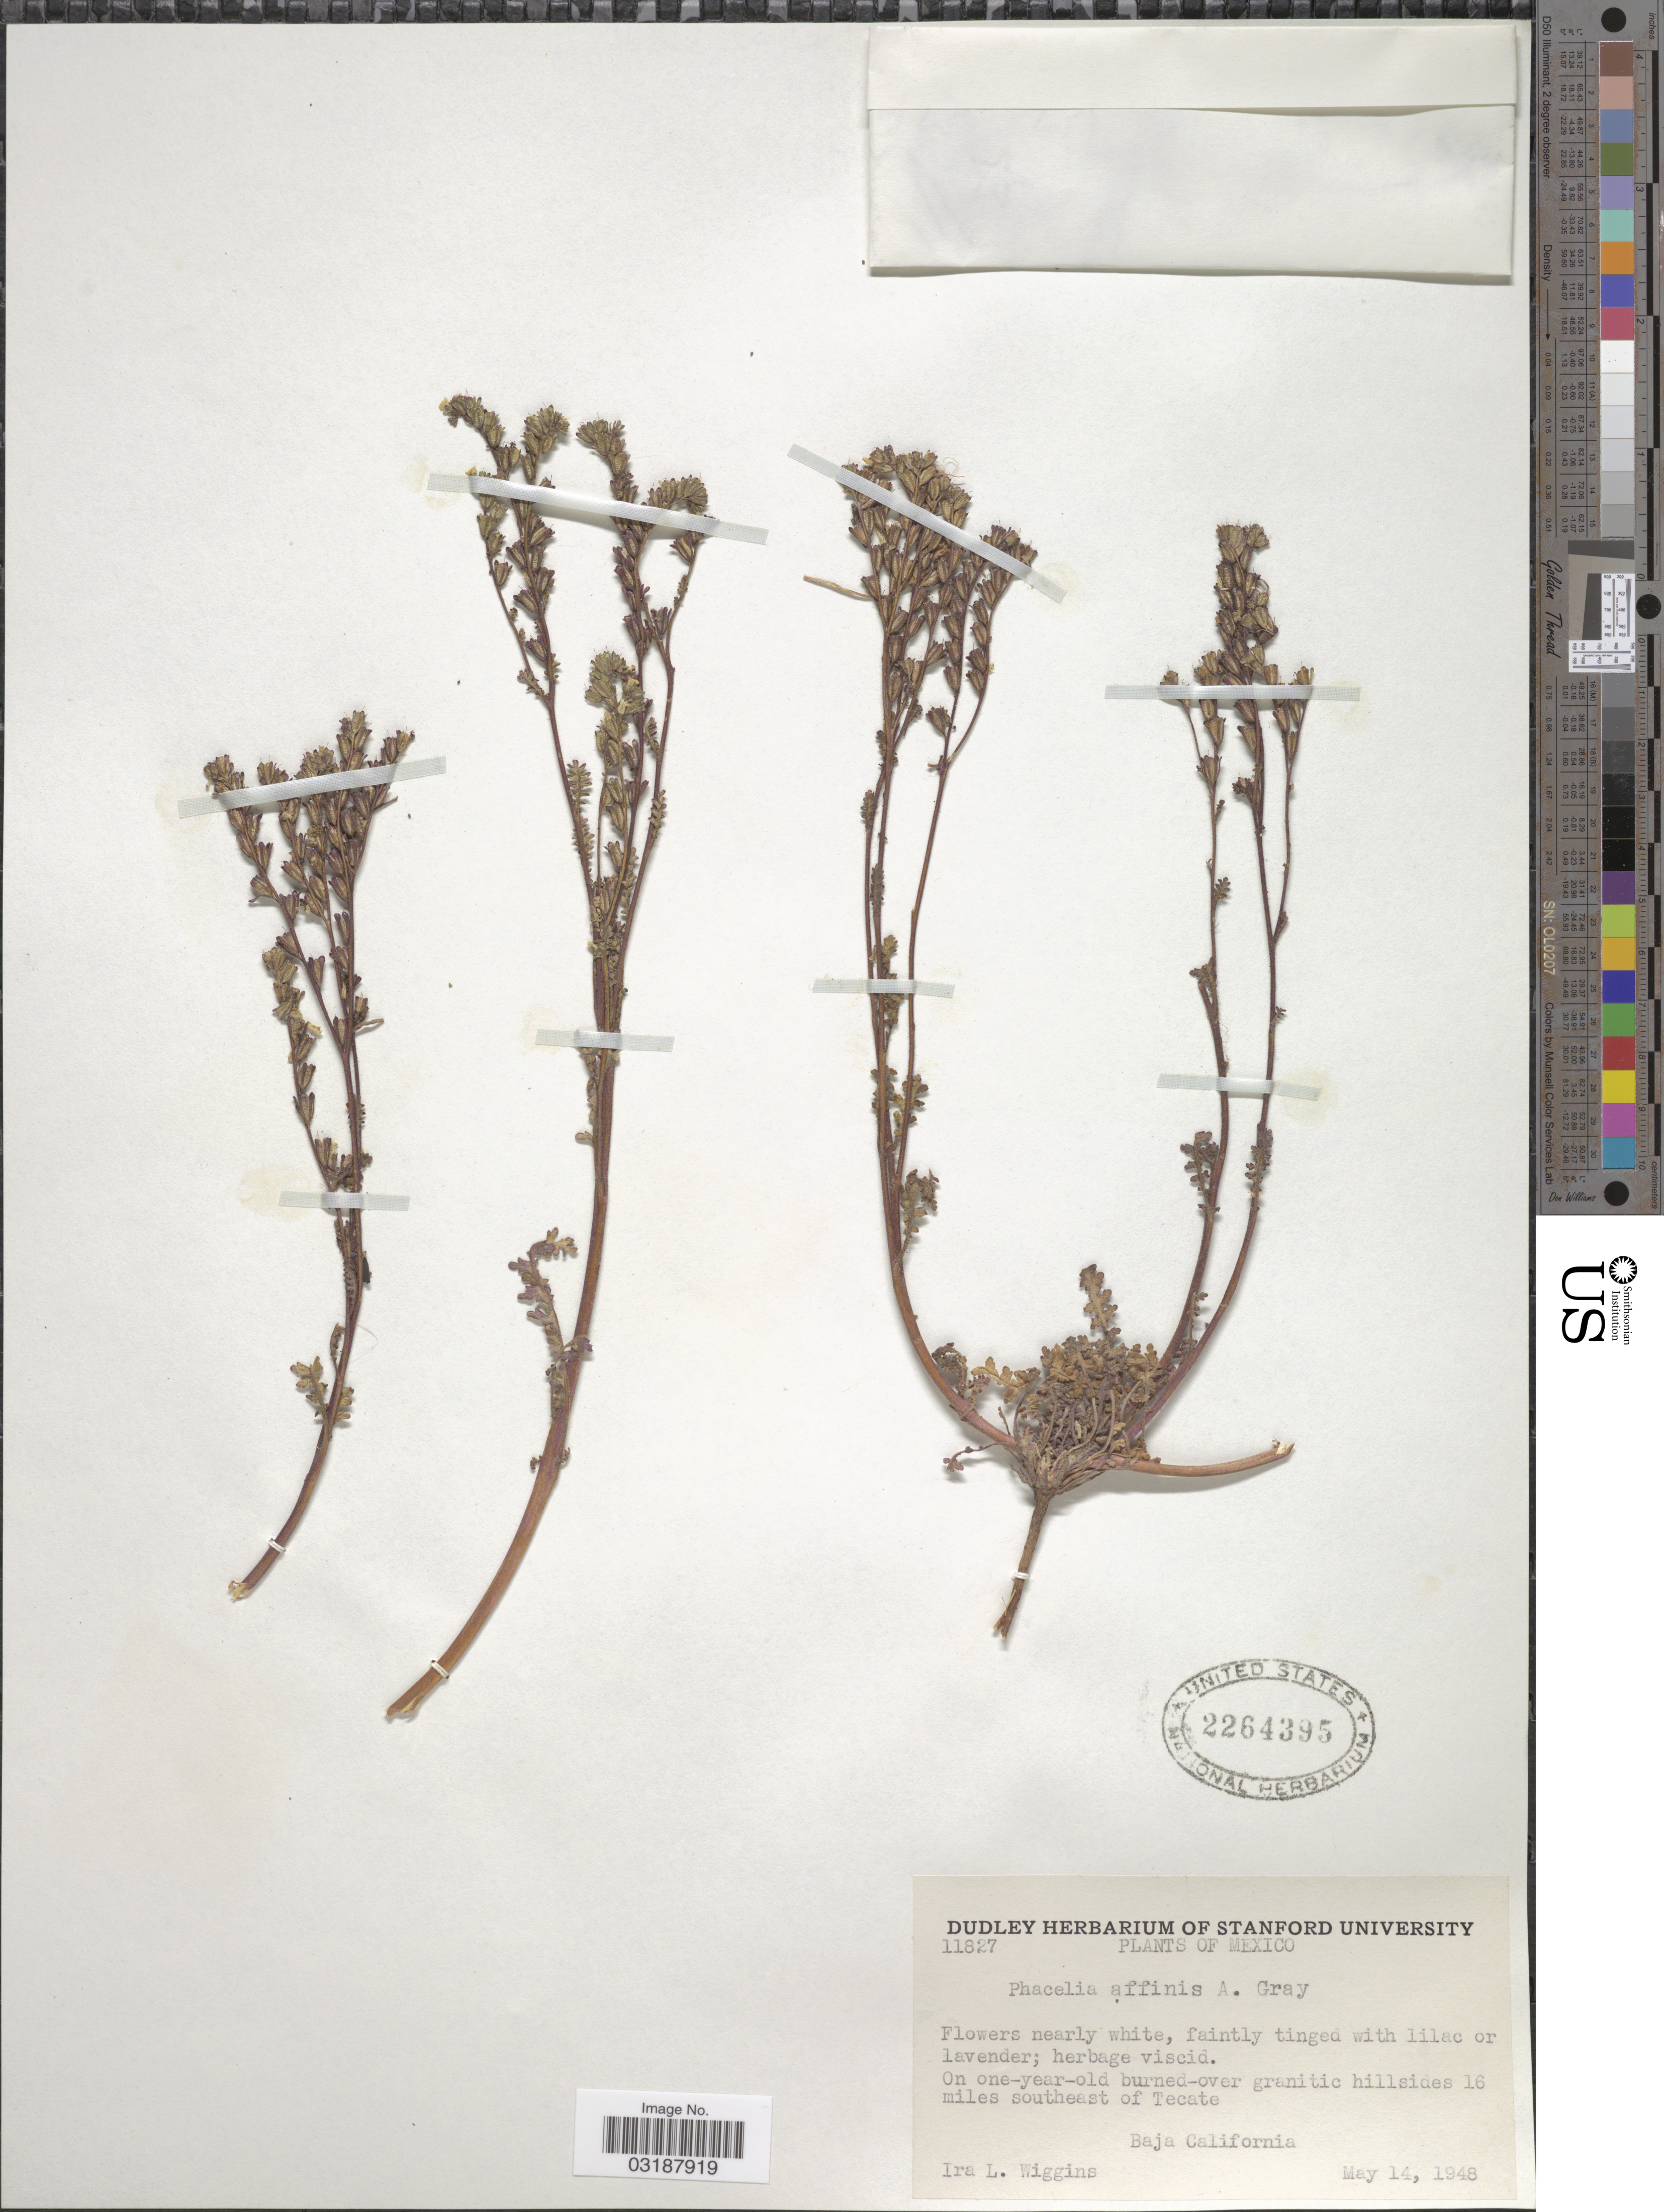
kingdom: Plantae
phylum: Tracheophyta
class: Magnoliopsida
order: Boraginales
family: Hydrophyllaceae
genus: Phacelia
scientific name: Phacelia affinis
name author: A. Gray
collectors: I. L. Wiggins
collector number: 11827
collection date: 1948-05-14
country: Mexico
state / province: Baja California Norte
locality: On one-year-old burned-over granitic hillsides 16 miles southeast of Tecate.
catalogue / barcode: US 2264395